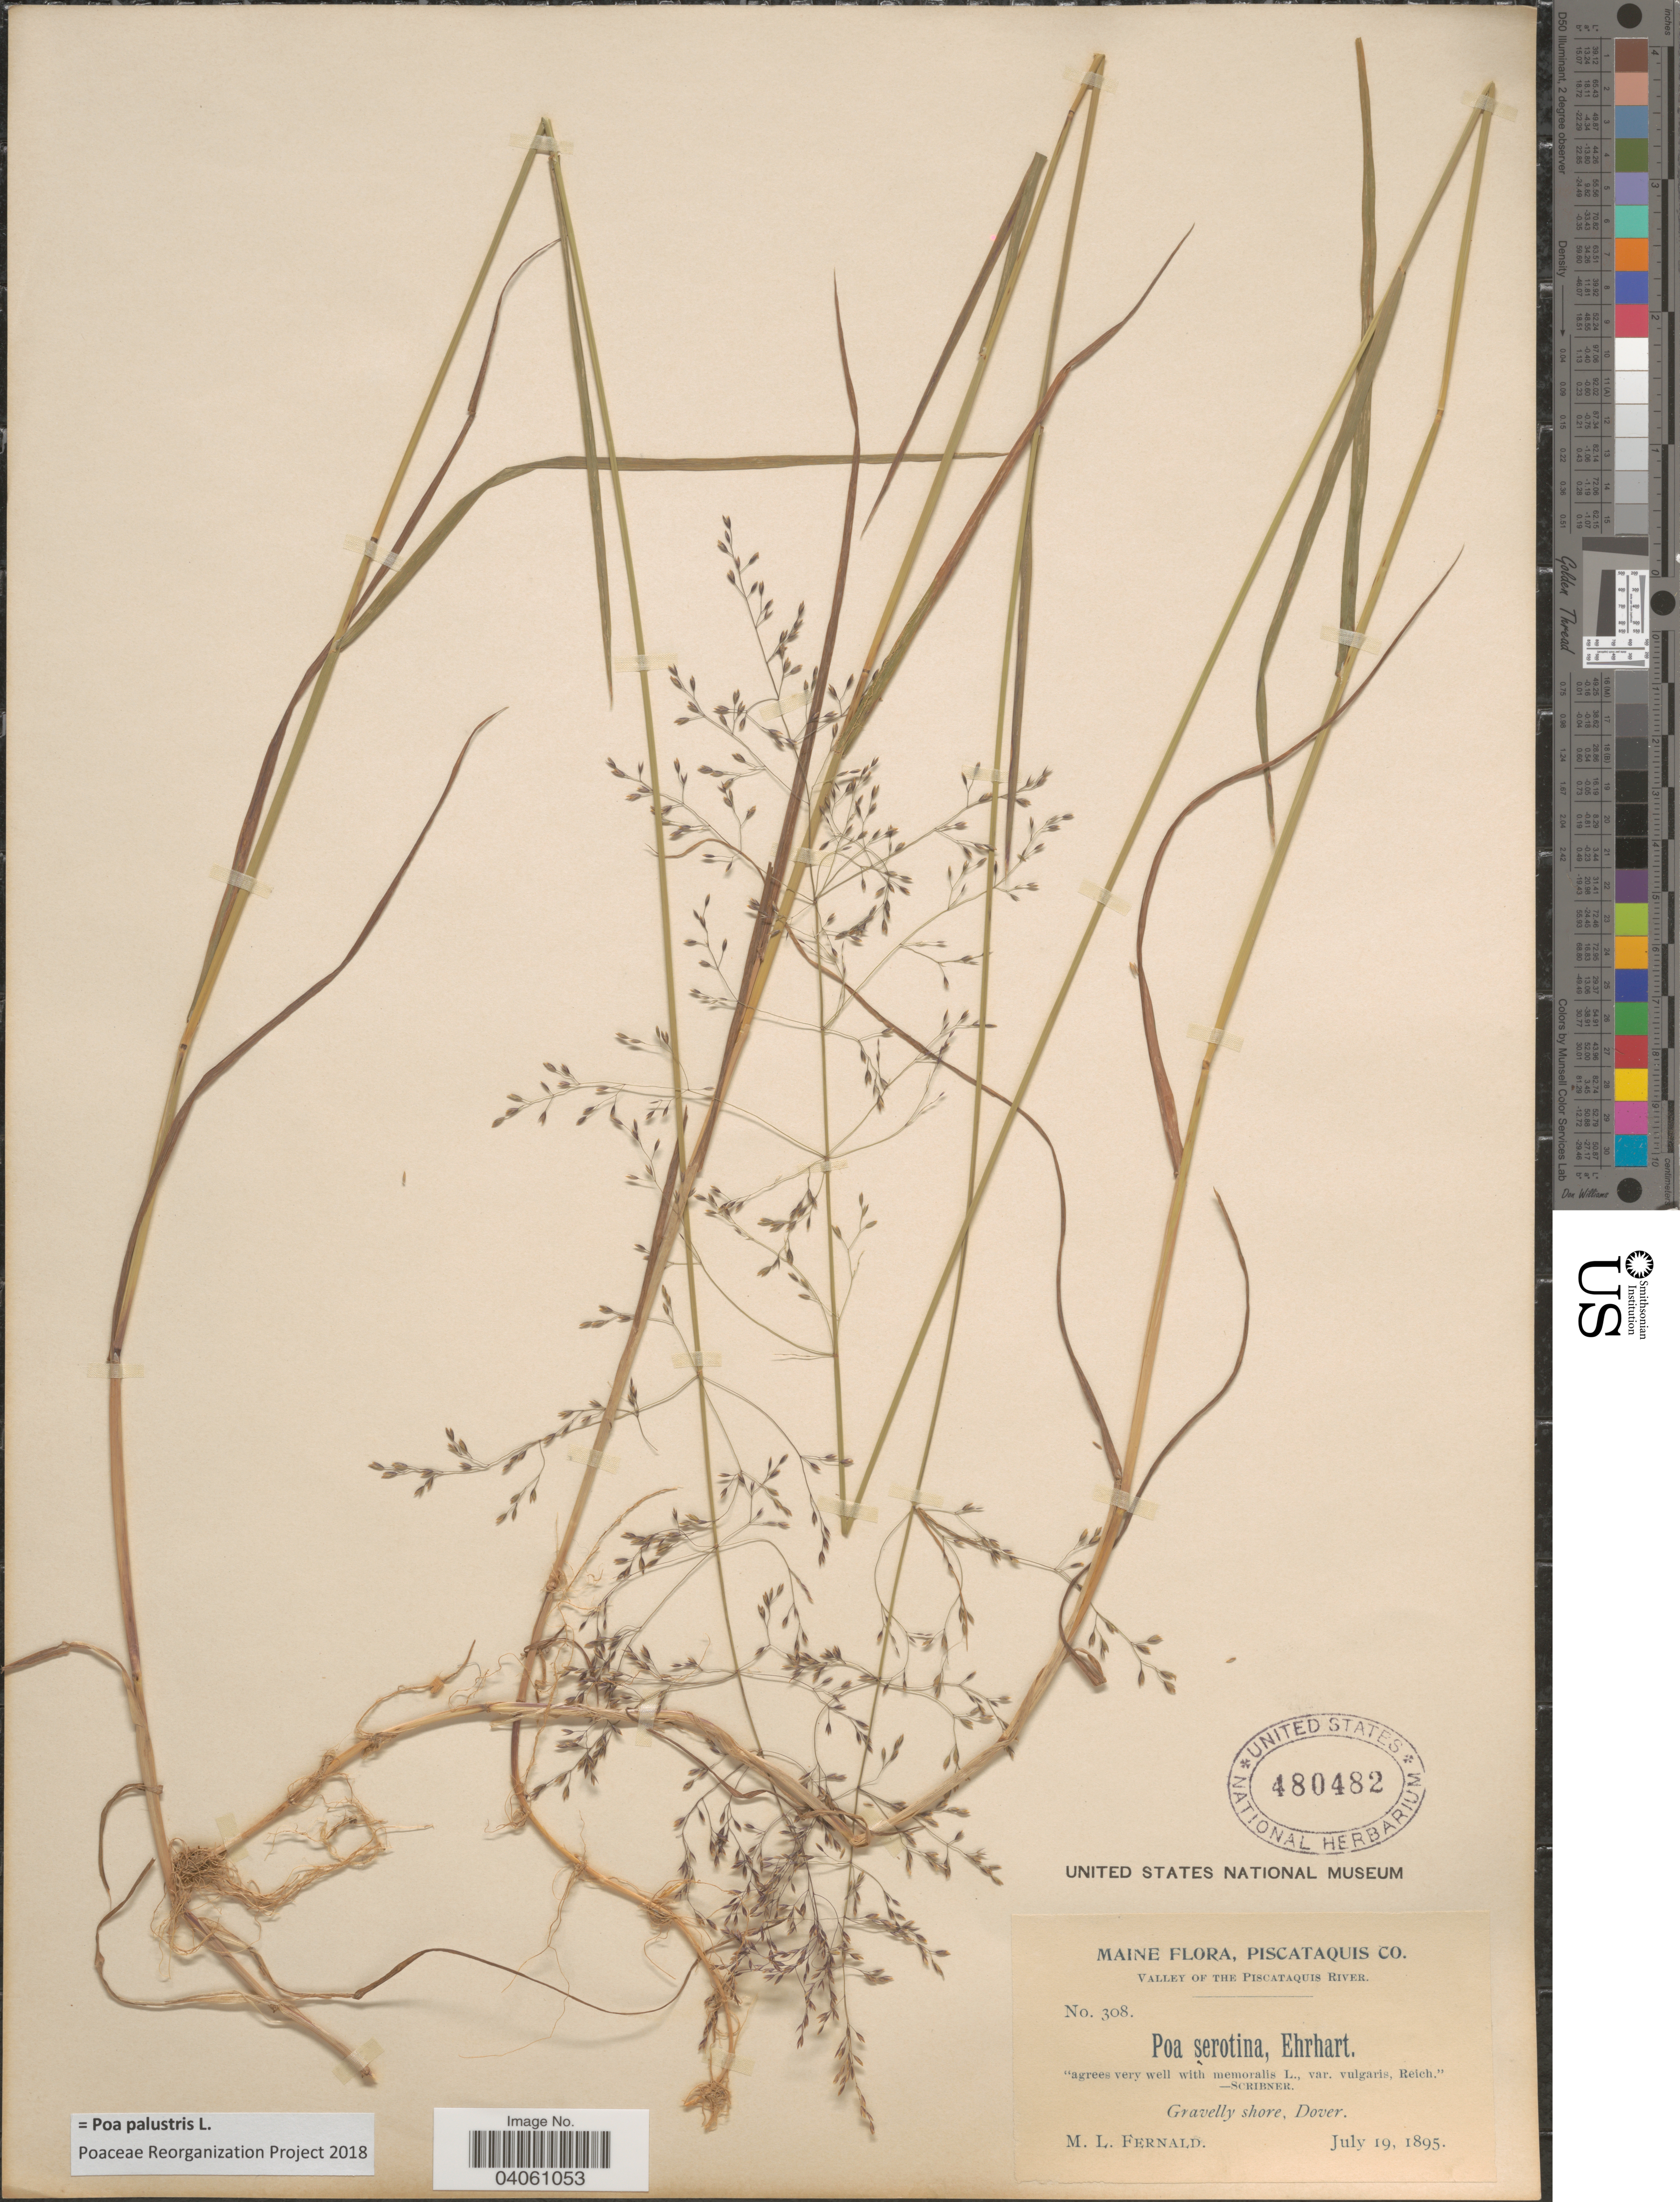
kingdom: Plantae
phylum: Tracheophyta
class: Liliopsida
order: Poales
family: Poaceae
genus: Poa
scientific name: Poa palustris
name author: L.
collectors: M. L. Fernald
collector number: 308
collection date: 1895-07-19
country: United States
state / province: Maine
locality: Piscataquis Co. Valley of the Piscataquis River. Dover.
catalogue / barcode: US 480482